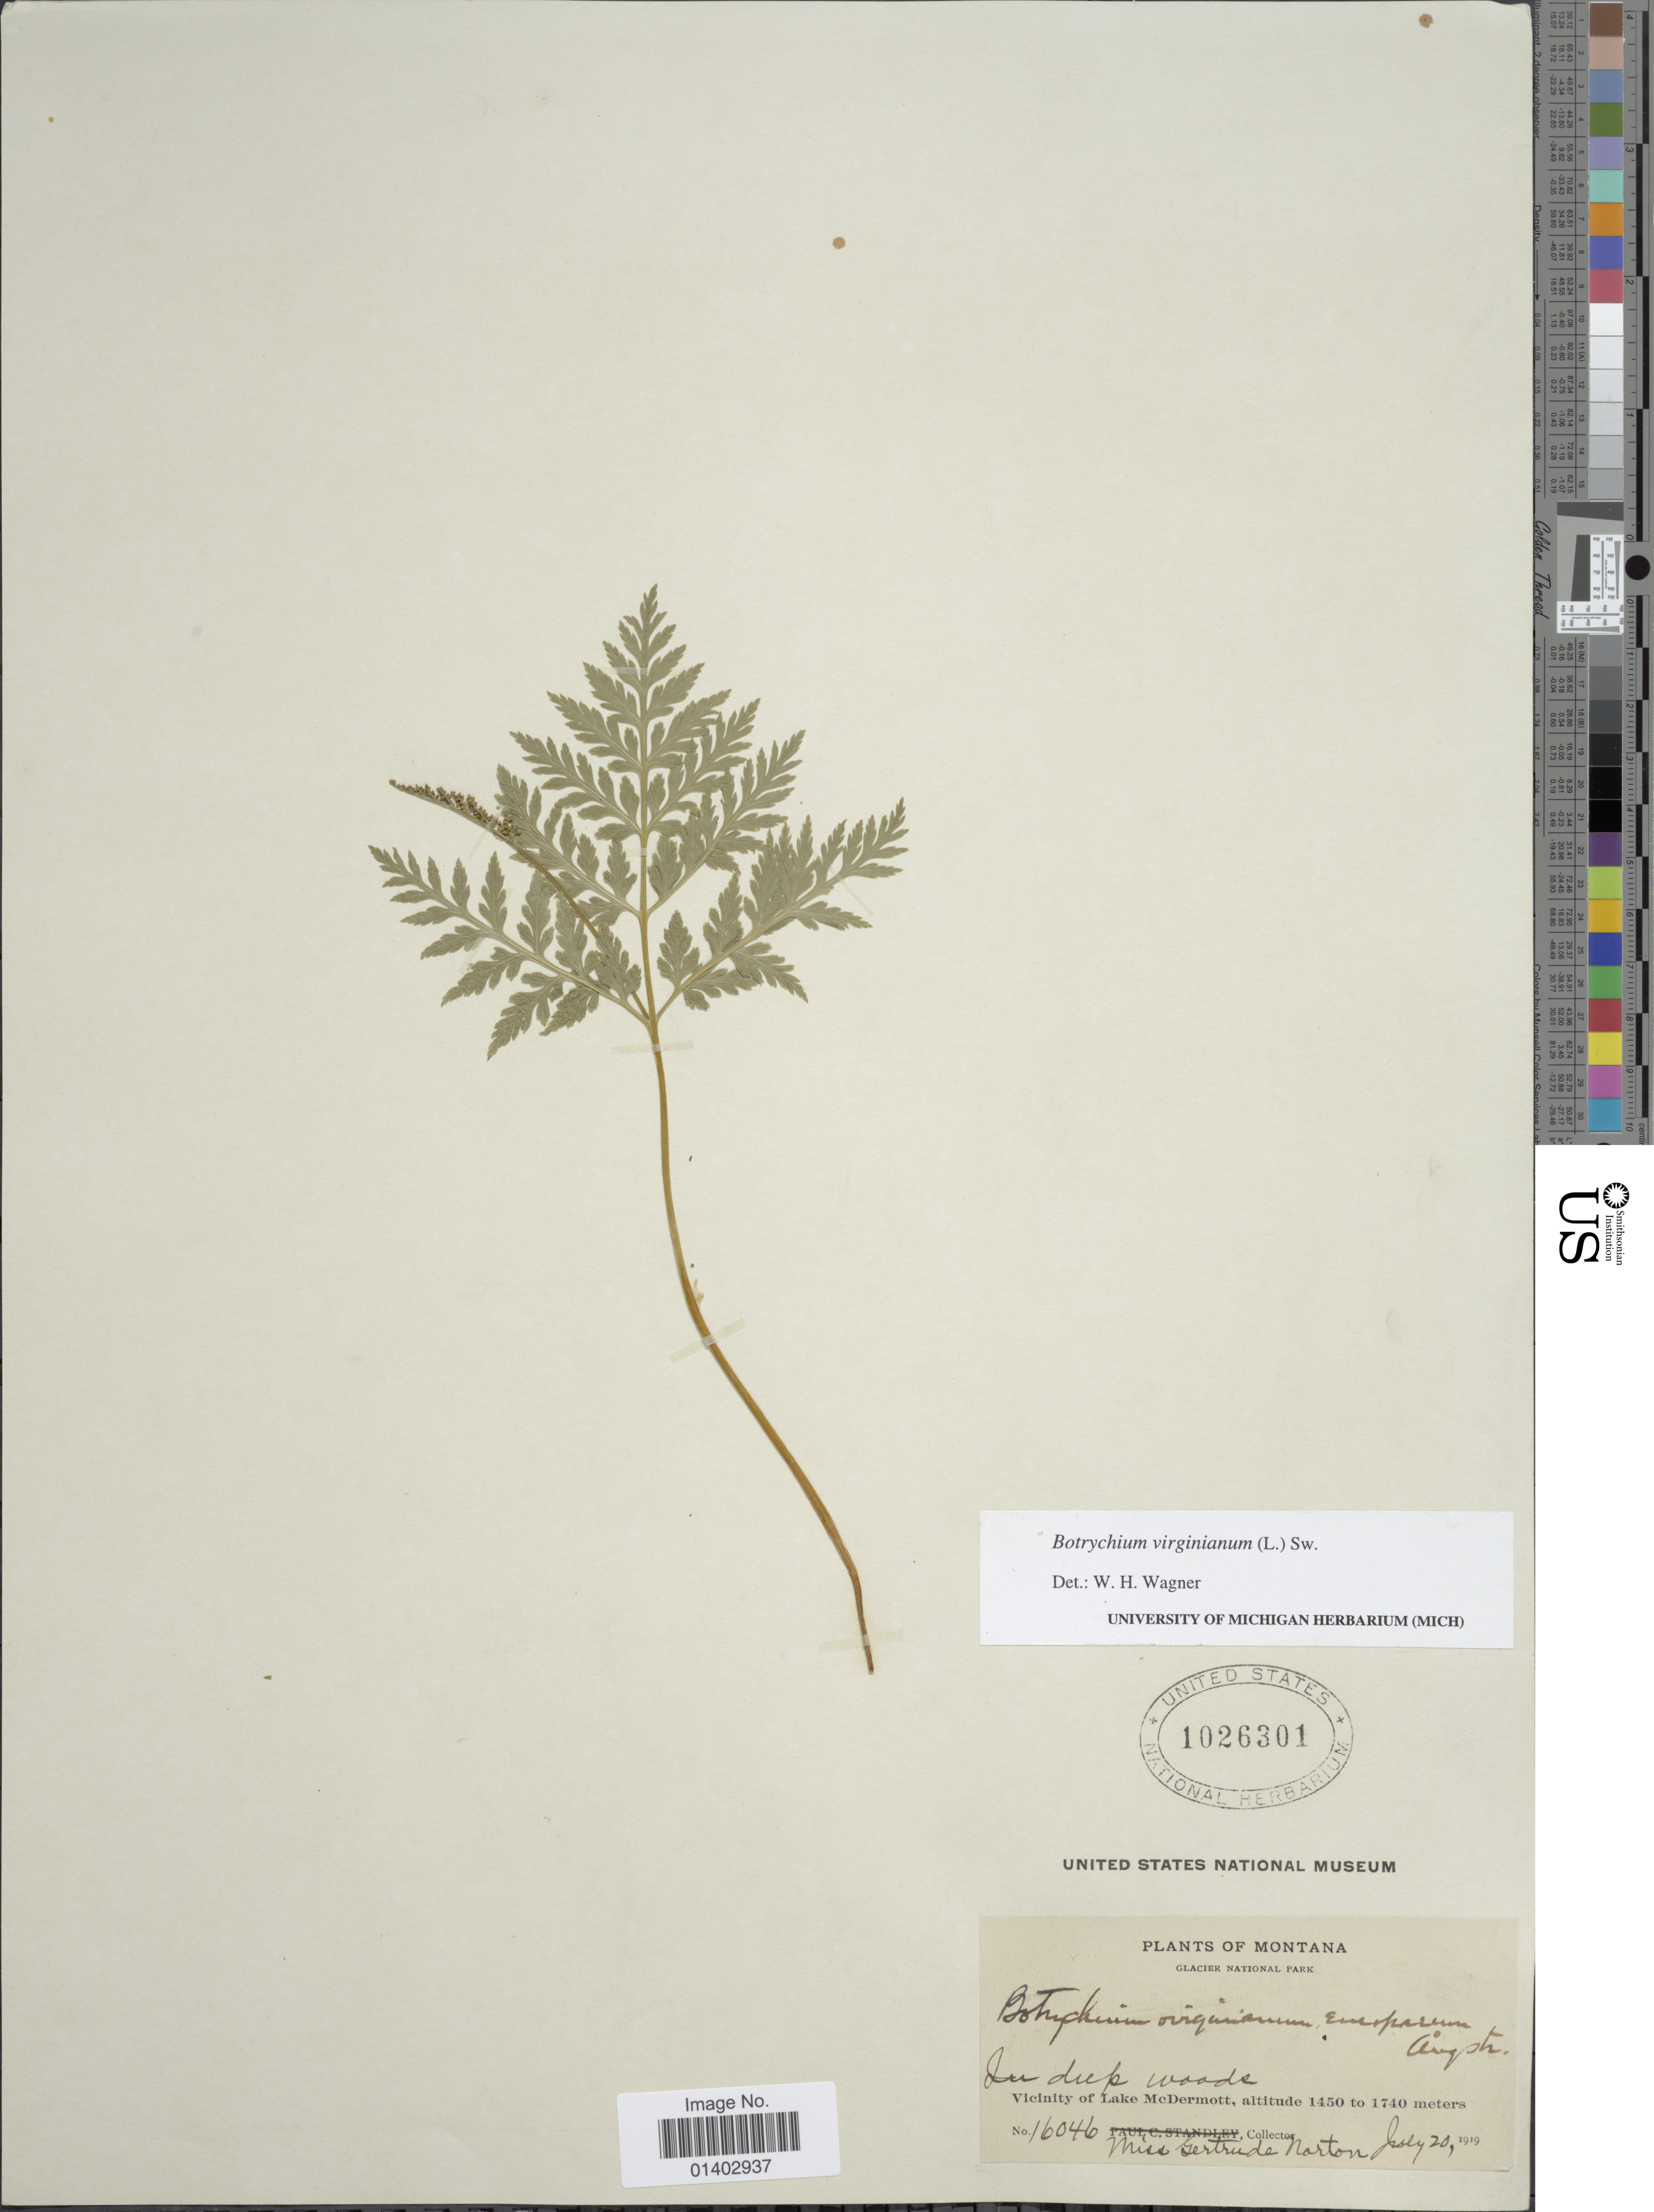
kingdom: Plantae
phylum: Tracheophyta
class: Polypodiopsida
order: Ophioglossales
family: Ophioglossaceae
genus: Botrychium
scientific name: Botrychium virginianum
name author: (L.) Sw.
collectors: G. Norton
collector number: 16046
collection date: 1919-07-20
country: United States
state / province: Montana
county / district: Glacier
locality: Glacier National Park, In deep woods, Vicinity of Lake McDermott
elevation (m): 1450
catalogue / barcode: US 1026301